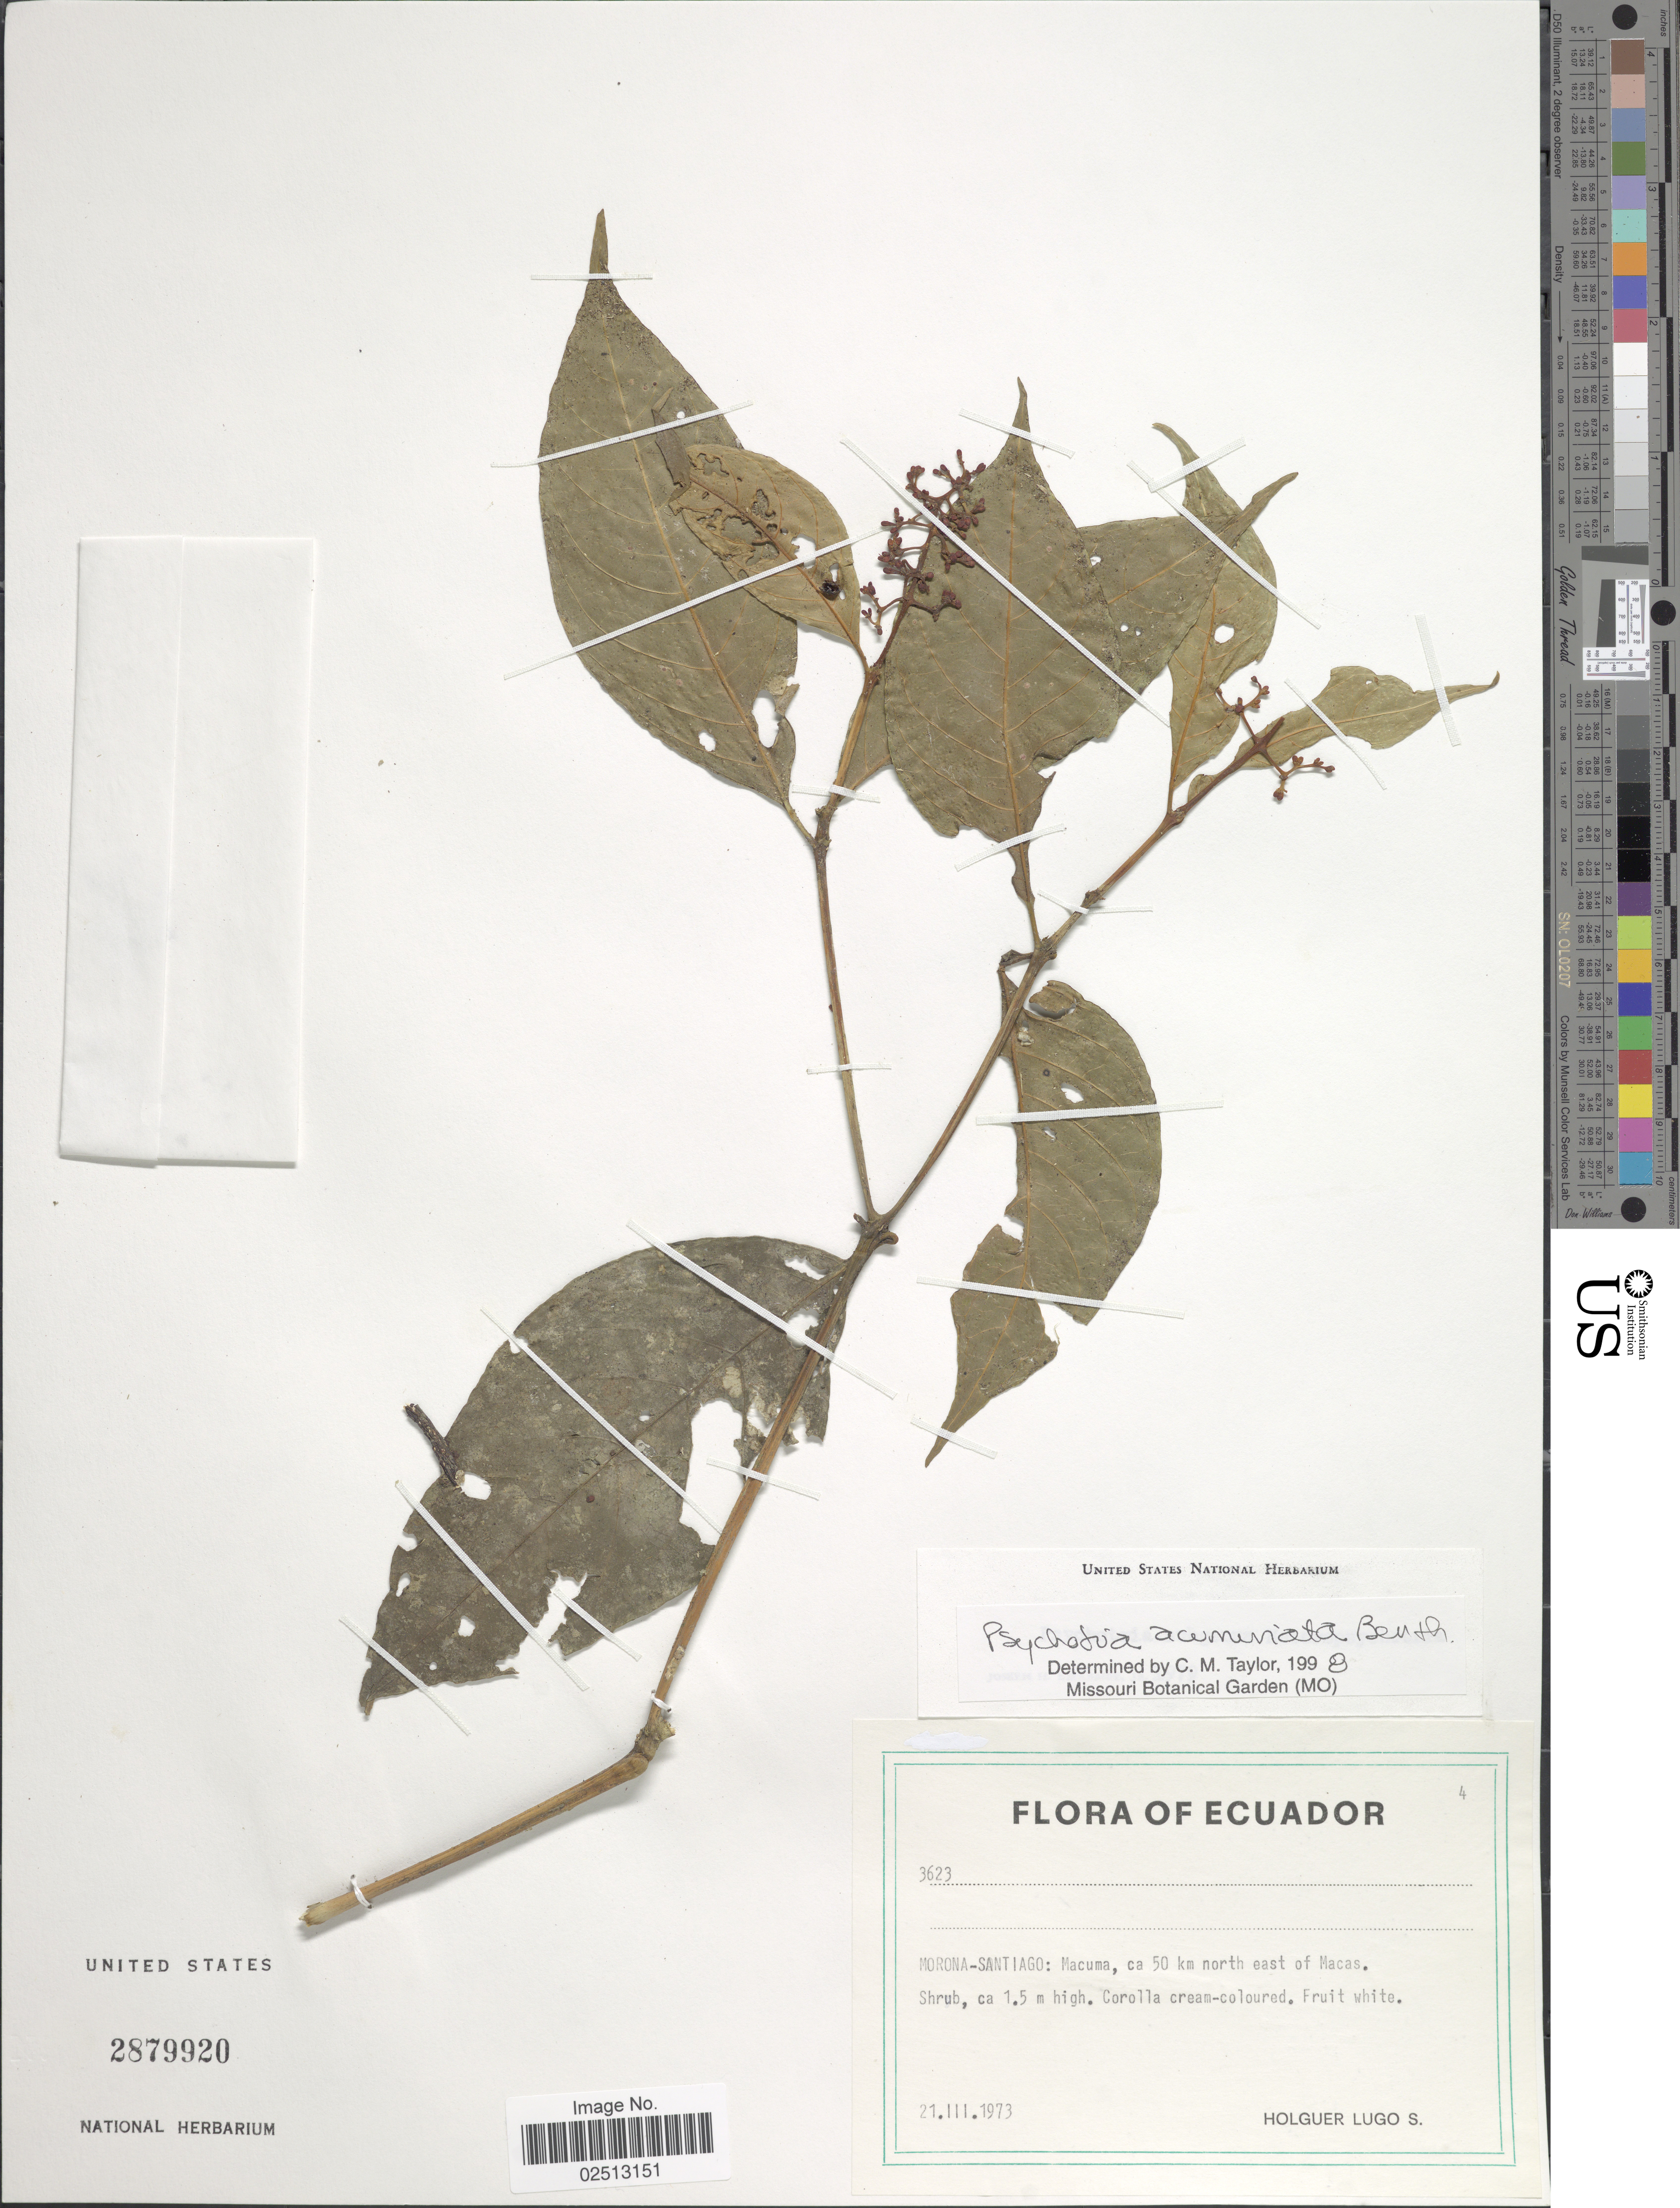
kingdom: Plantae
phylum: Tracheophyta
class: Magnoliopsida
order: Gentianales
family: Rubiaceae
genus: Psychotria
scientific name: Psychotria acuminata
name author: Benth.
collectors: H. Lugo S.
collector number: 3623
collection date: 1973-03-21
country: Ecuador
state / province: Morona-Santiago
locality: Morona - Santiago: Macuma, ca. 50 km north east of Macas.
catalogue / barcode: US 2879920